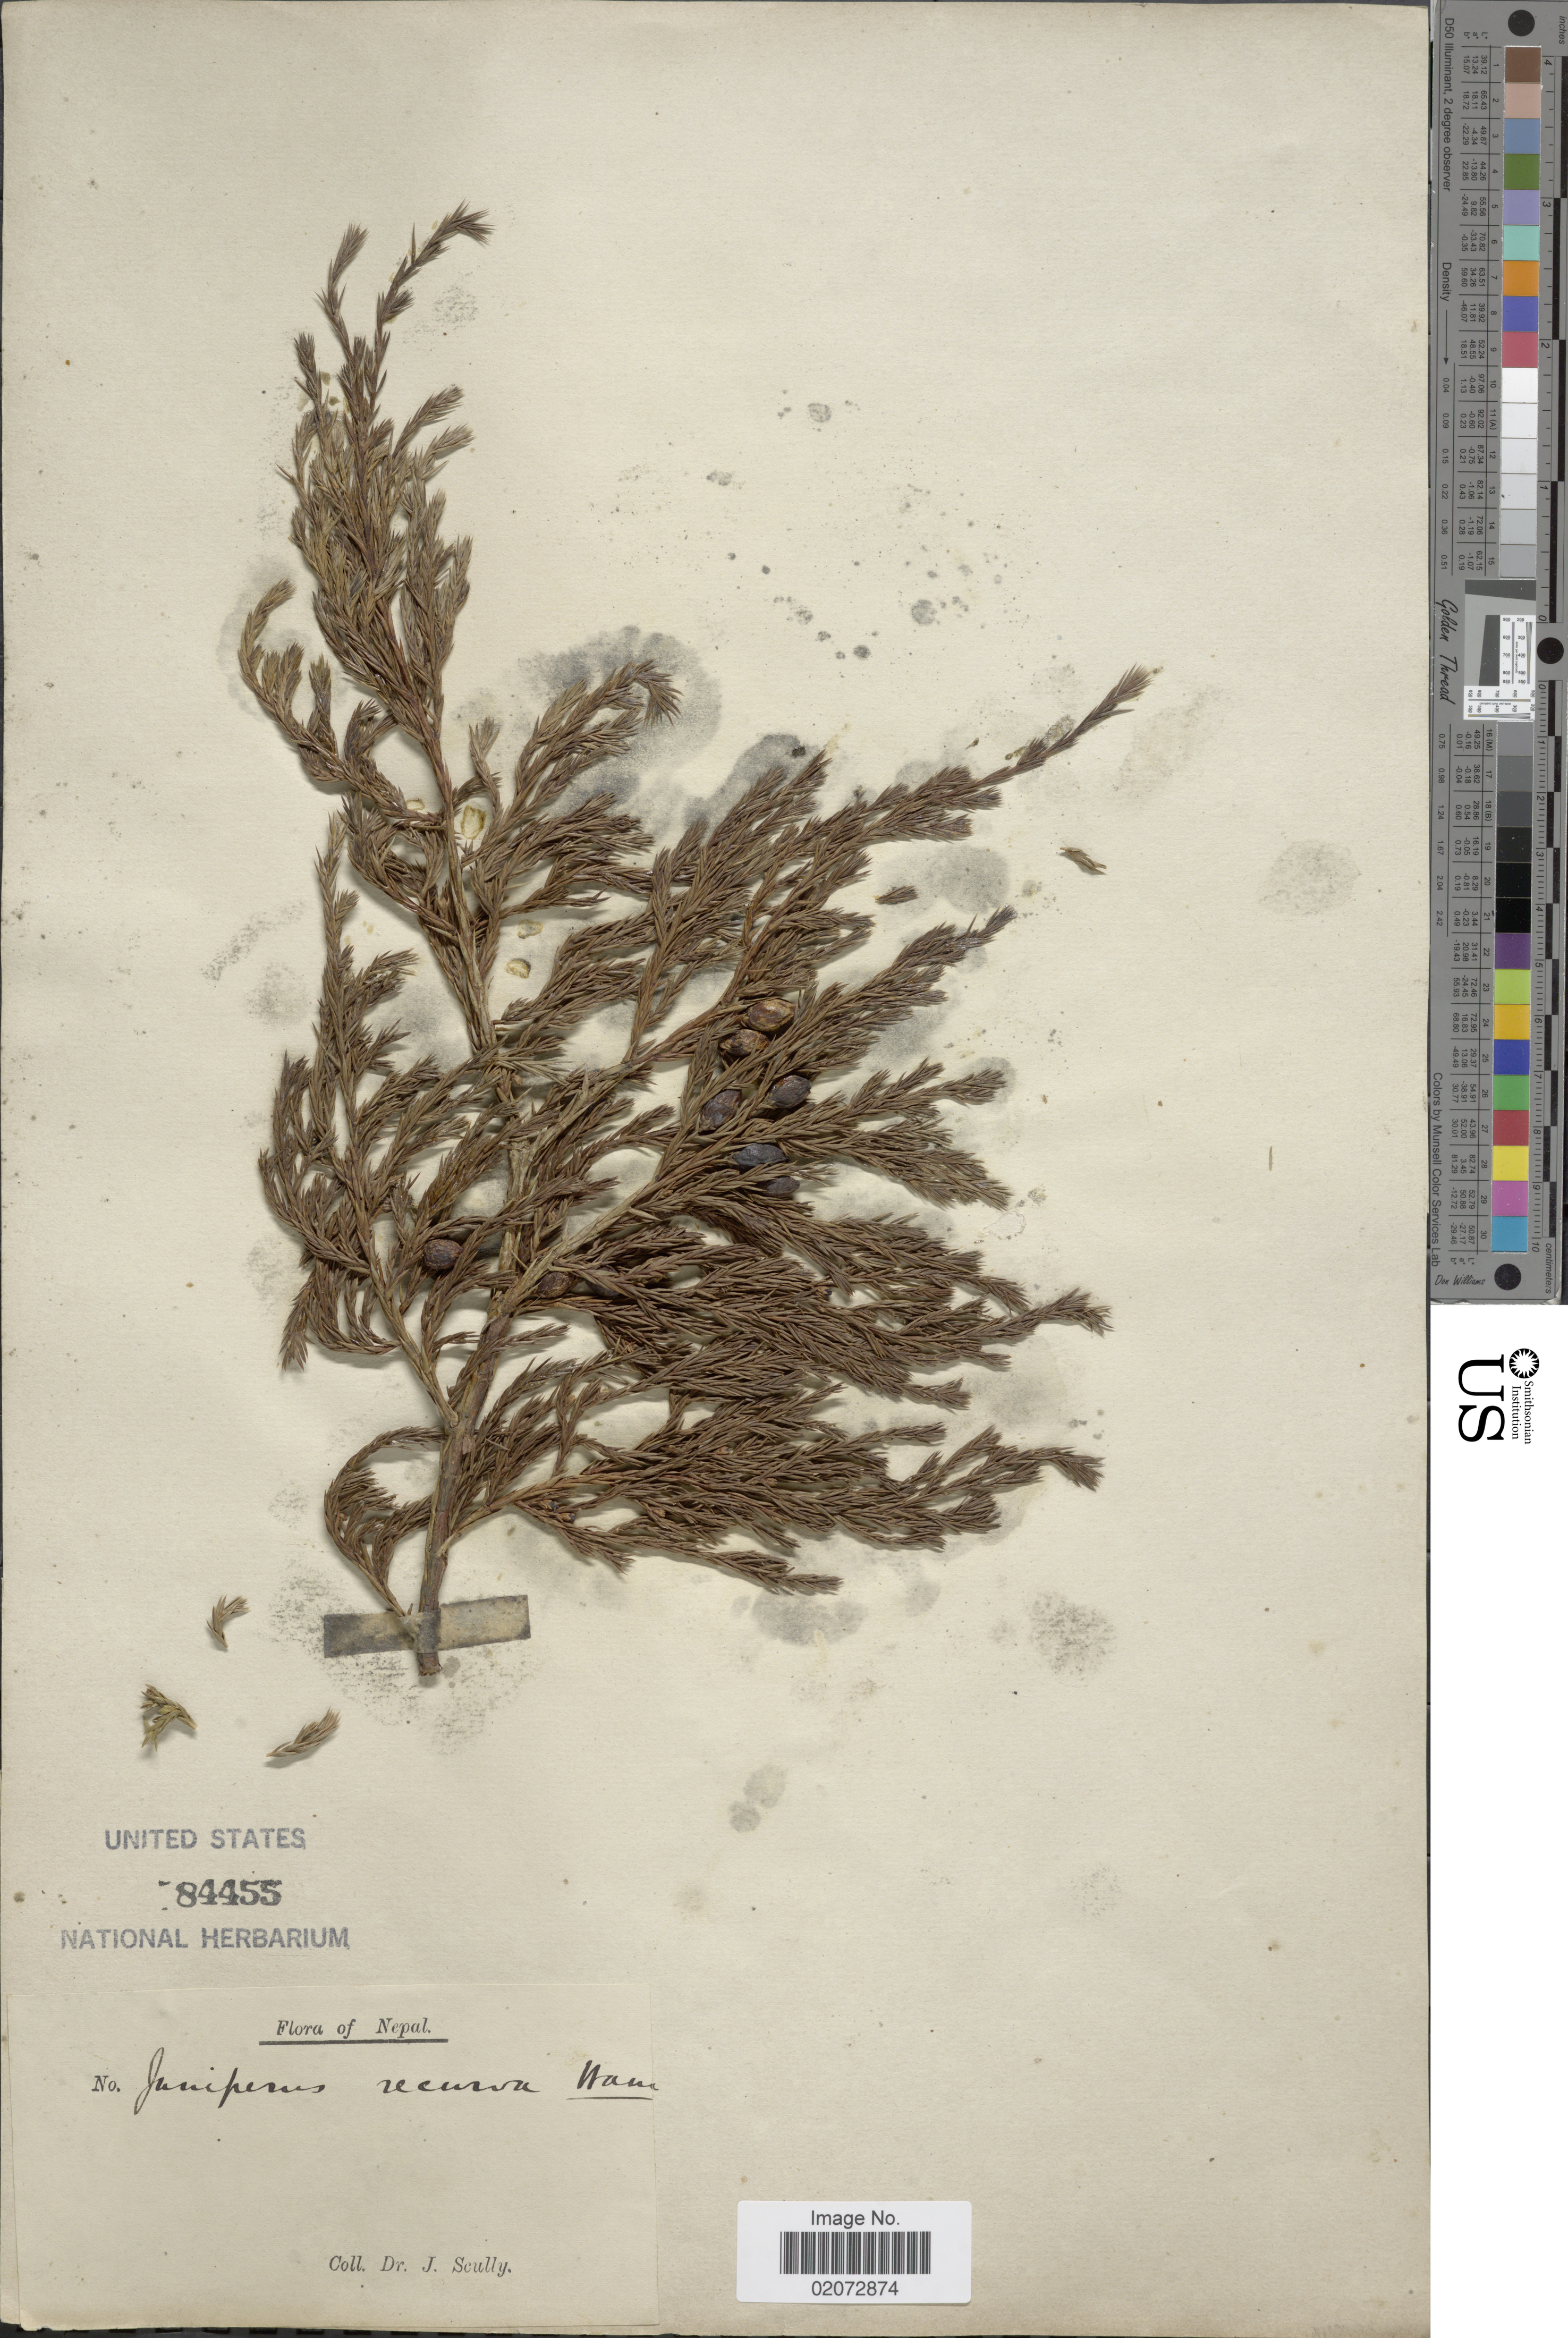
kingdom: Plantae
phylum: Tracheophyta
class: Pinopsida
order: Pinales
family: Cupressaceae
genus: Juniperus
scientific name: Juniperus recurva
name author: Buch.-Ham. ex D. Don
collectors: J. Scully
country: Nepal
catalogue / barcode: US 84455